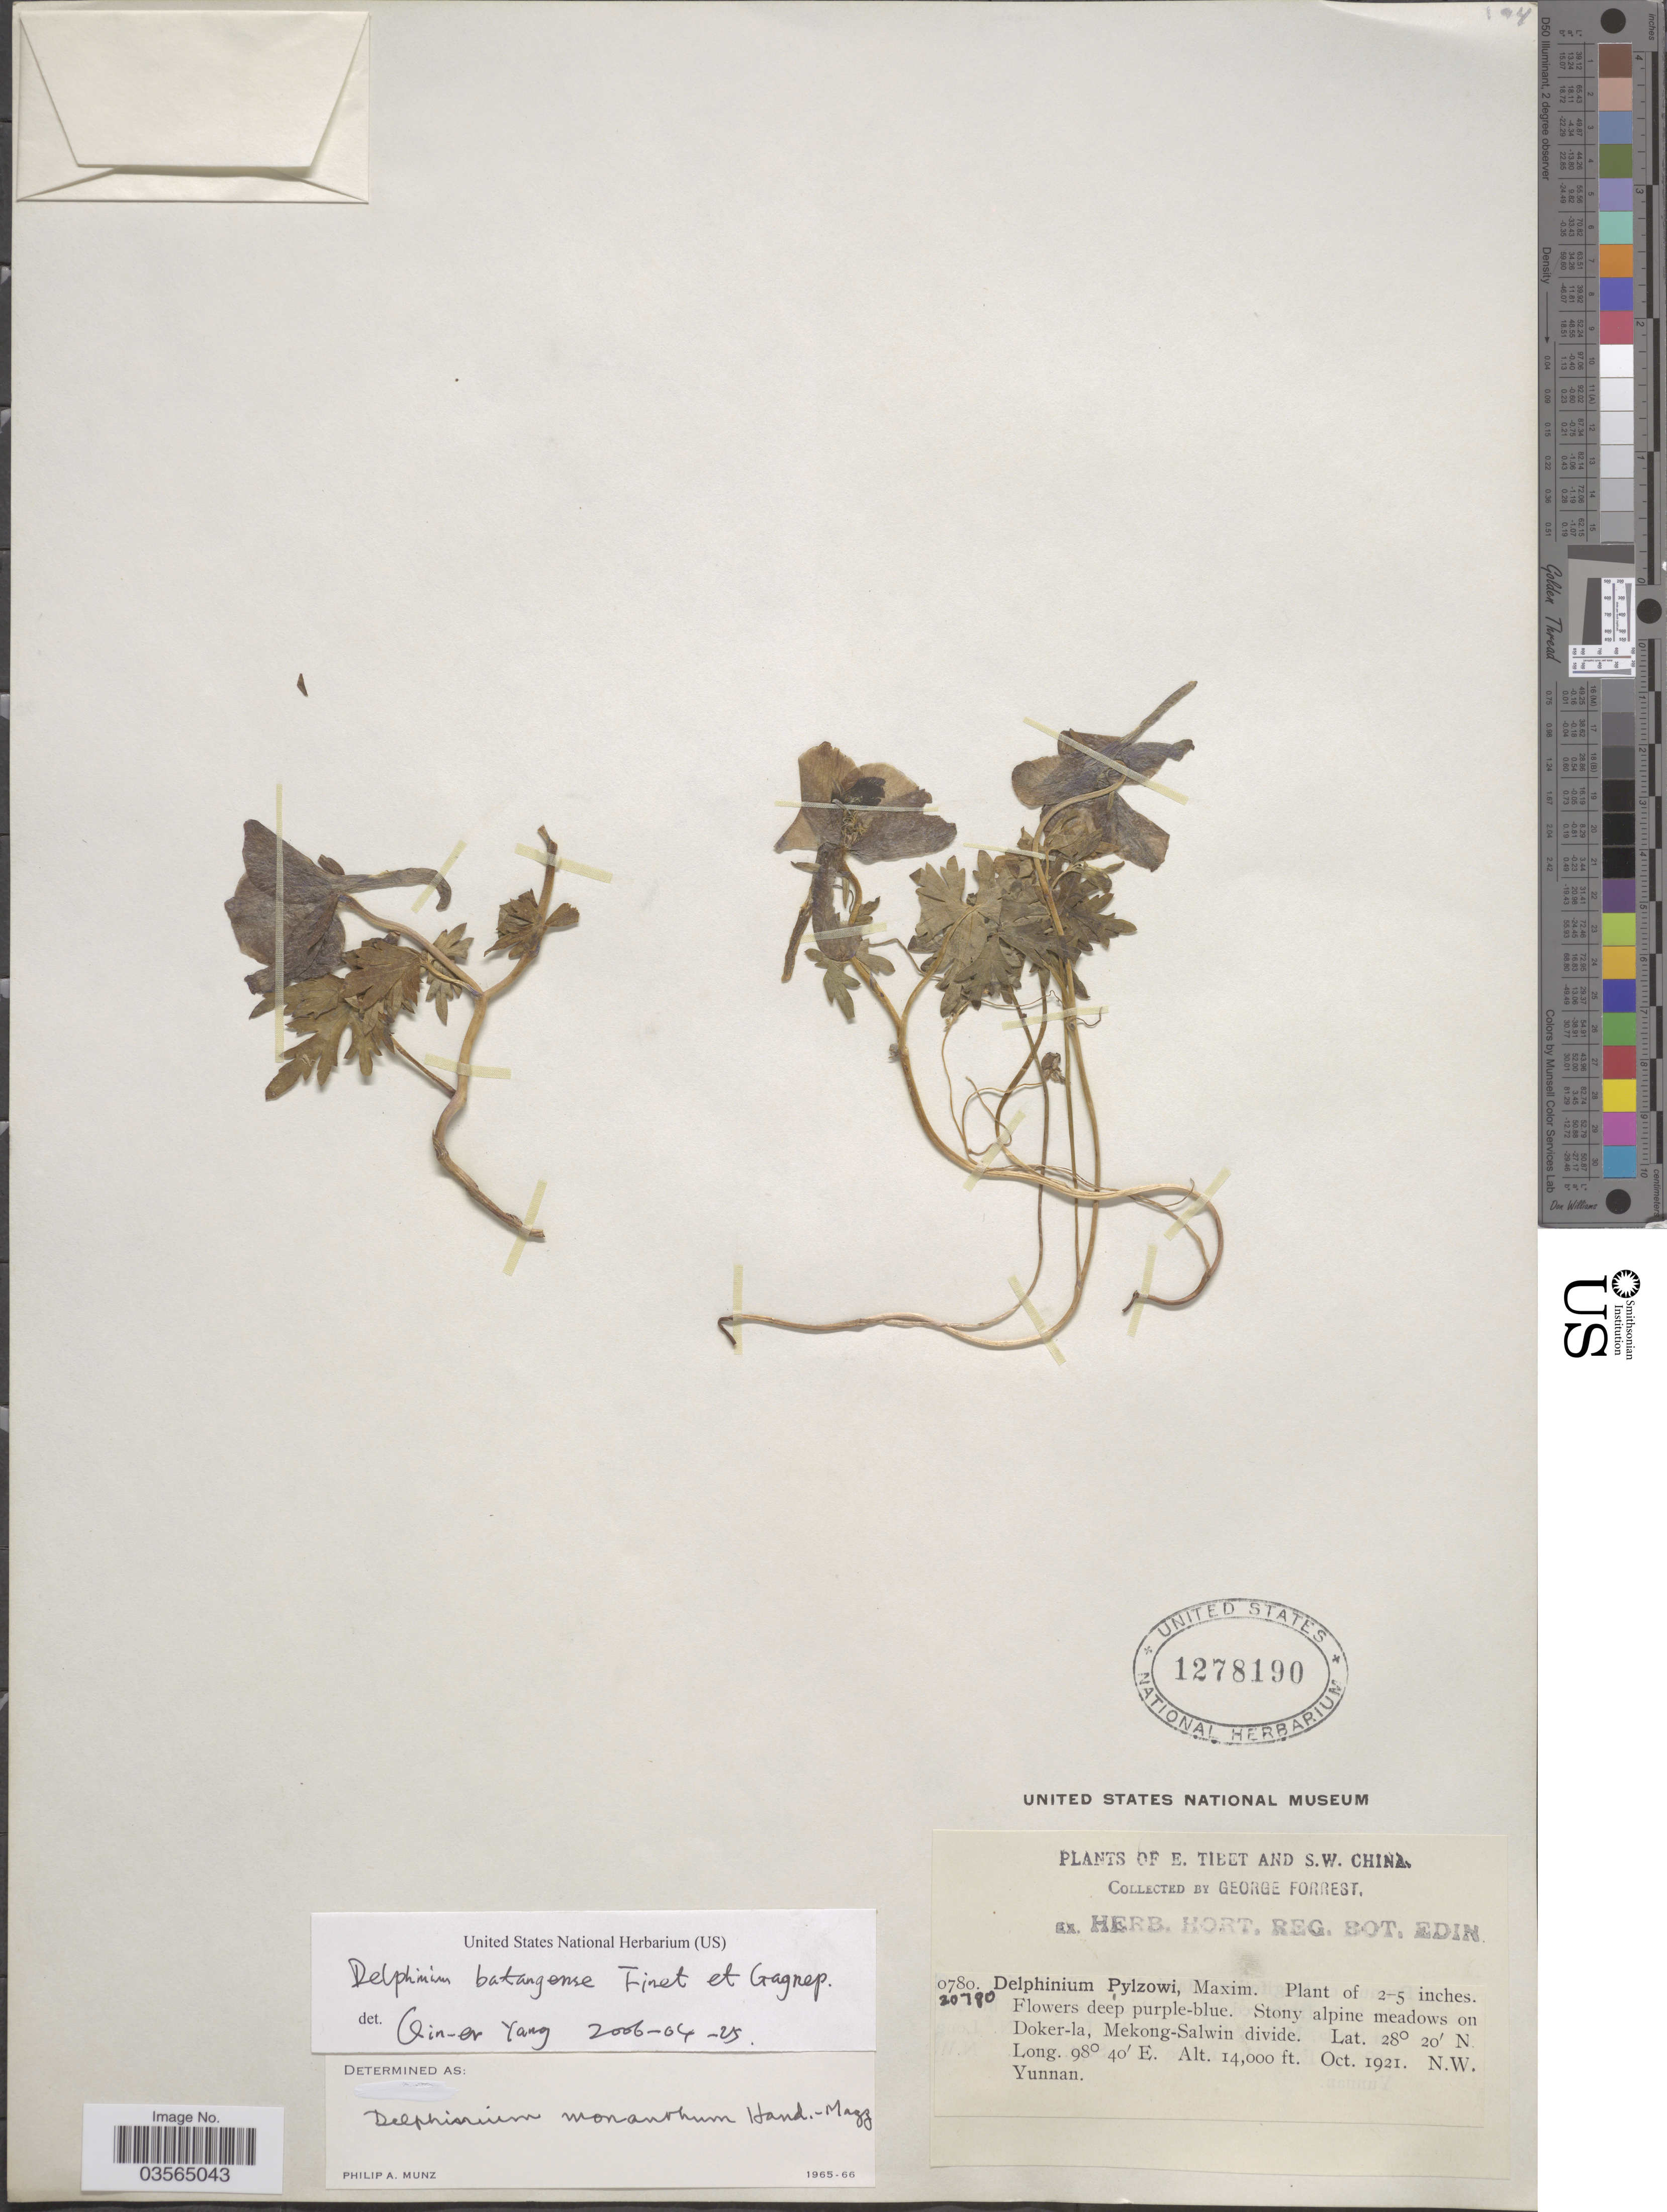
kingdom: Plantae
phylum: Tracheophyta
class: Magnoliopsida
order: Ranunculales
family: Ranunculaceae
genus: Delphinium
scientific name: Delphinium spirocentrum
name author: Hand.-Mazz.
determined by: Yang, Q. E.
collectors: G. Forrest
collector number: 20780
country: China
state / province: Yunnan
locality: S. W. China. Doker-la, Mekong-Salwin divide. N. W. Yunnan.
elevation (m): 4267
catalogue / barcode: US 1278190